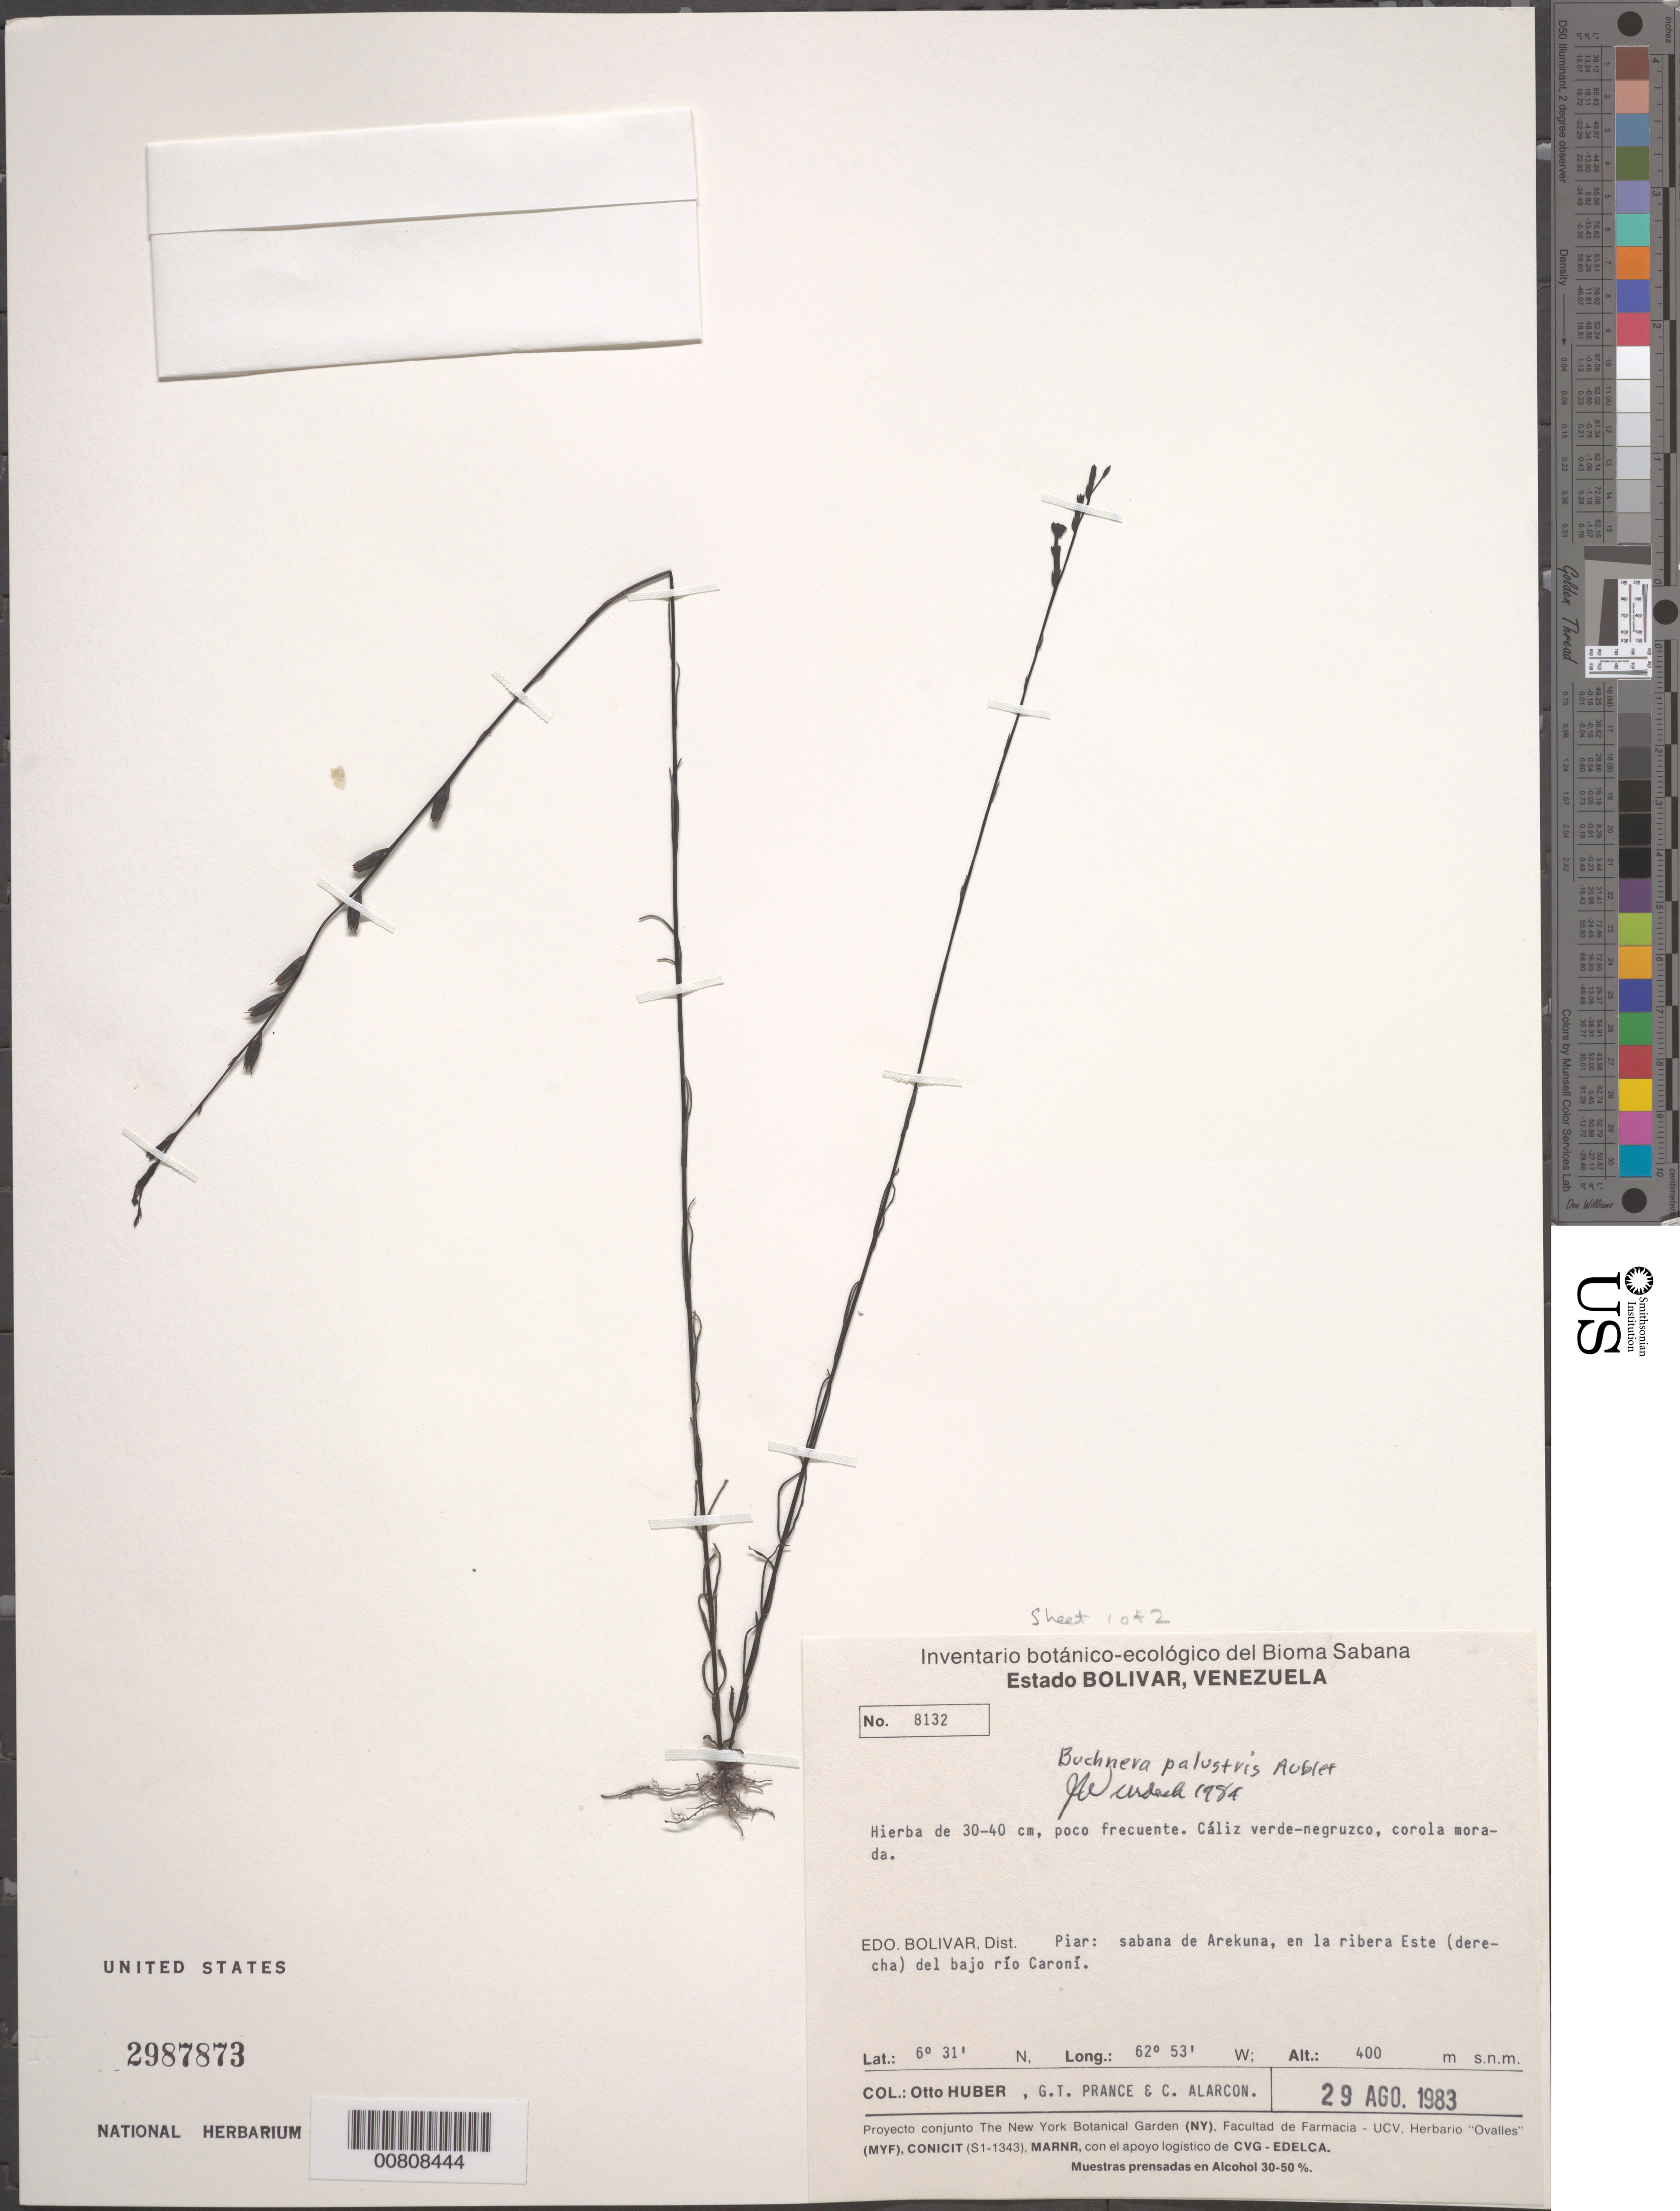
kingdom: Plantae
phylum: Tracheophyta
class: Magnoliopsida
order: Lamiales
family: Orobanchaceae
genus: Buchnera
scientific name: Buchnera palustris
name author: (Aubl.) Spreng.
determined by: Wurdack, John J., (US), US (UNITED STATES)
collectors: O. Huber, G. T. Prance & C. Alarcon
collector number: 8132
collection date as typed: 29-Aug-83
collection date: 1983-08-29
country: Venezuela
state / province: Bolívar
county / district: Piar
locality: Arekuna Savanna, E of Río Caroní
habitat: Sabana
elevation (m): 400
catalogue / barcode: US 2987873